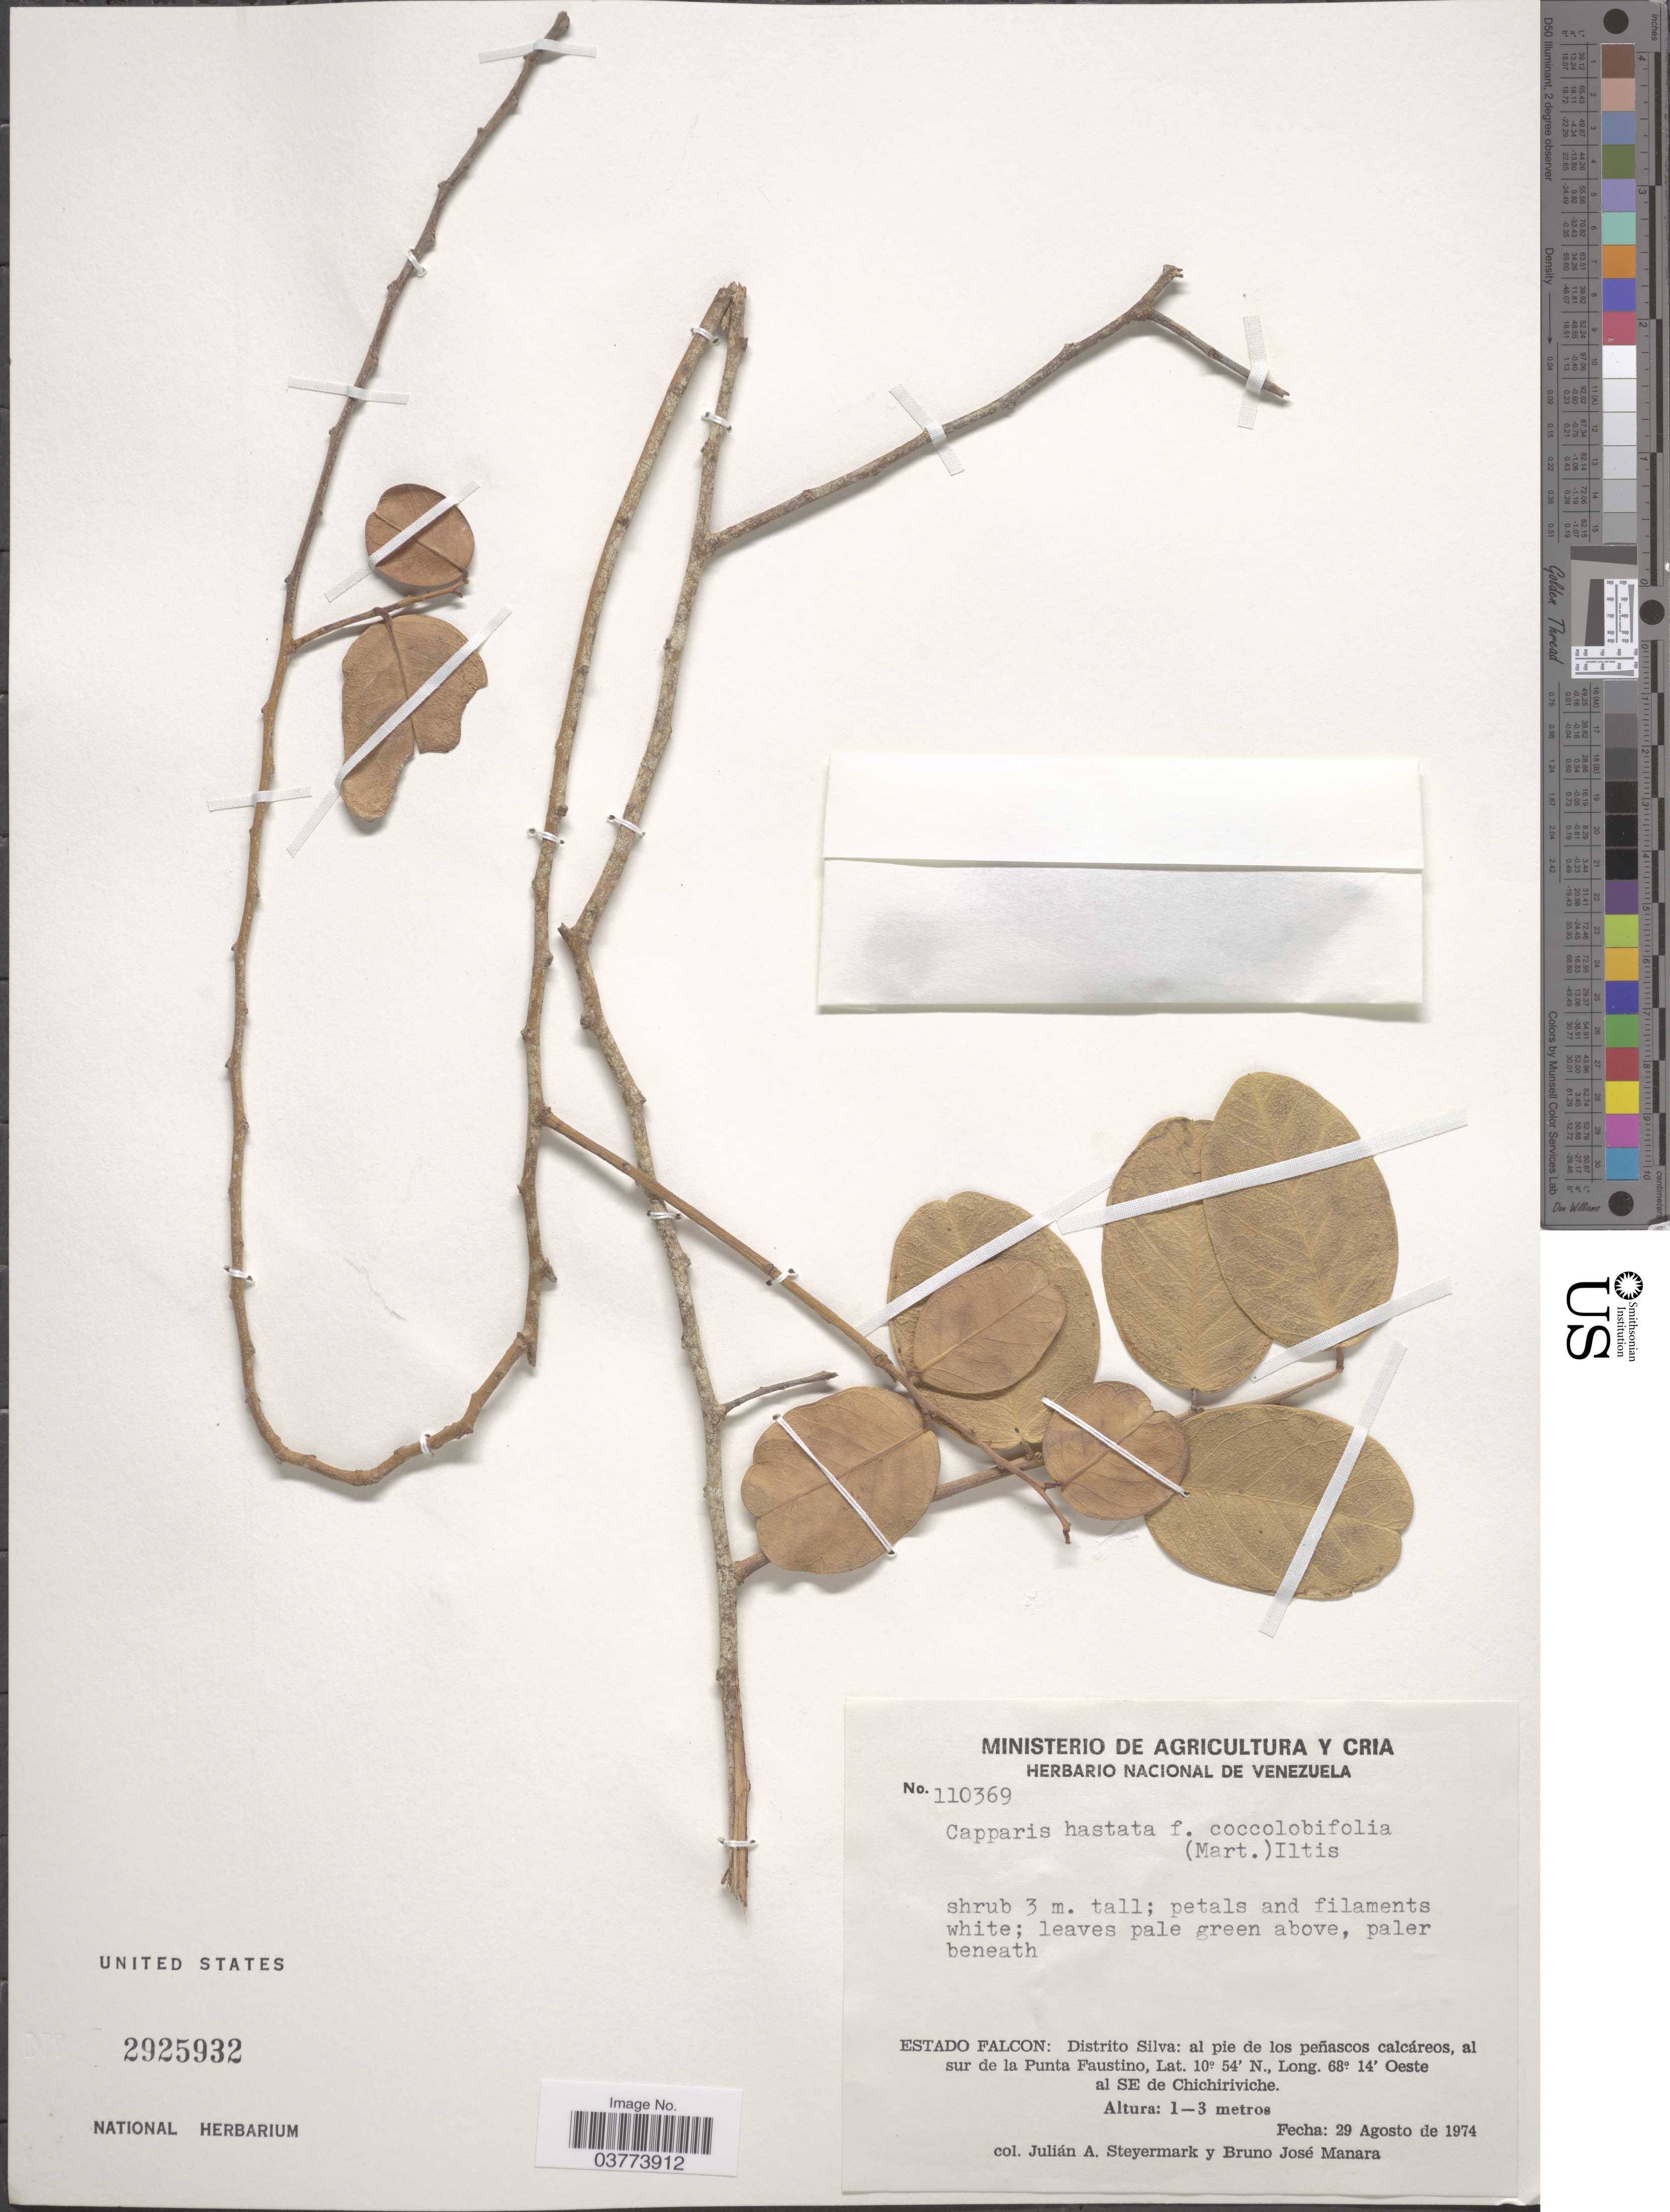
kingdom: Plantae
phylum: Tracheophyta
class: Magnoliopsida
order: Brassicales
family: Capparaceae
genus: Cynophalla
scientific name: Cynophalla hastata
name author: (Jacq.) J. Presl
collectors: J. Steyermark & B. Manara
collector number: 110369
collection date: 1974-08-29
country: Venezuela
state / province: Falcon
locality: Distrito Silva: al pie de los peñascos calcáreos, al sur de la Punta Faustino, al SE de Chichiriviche.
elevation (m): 1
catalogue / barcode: US 2925932